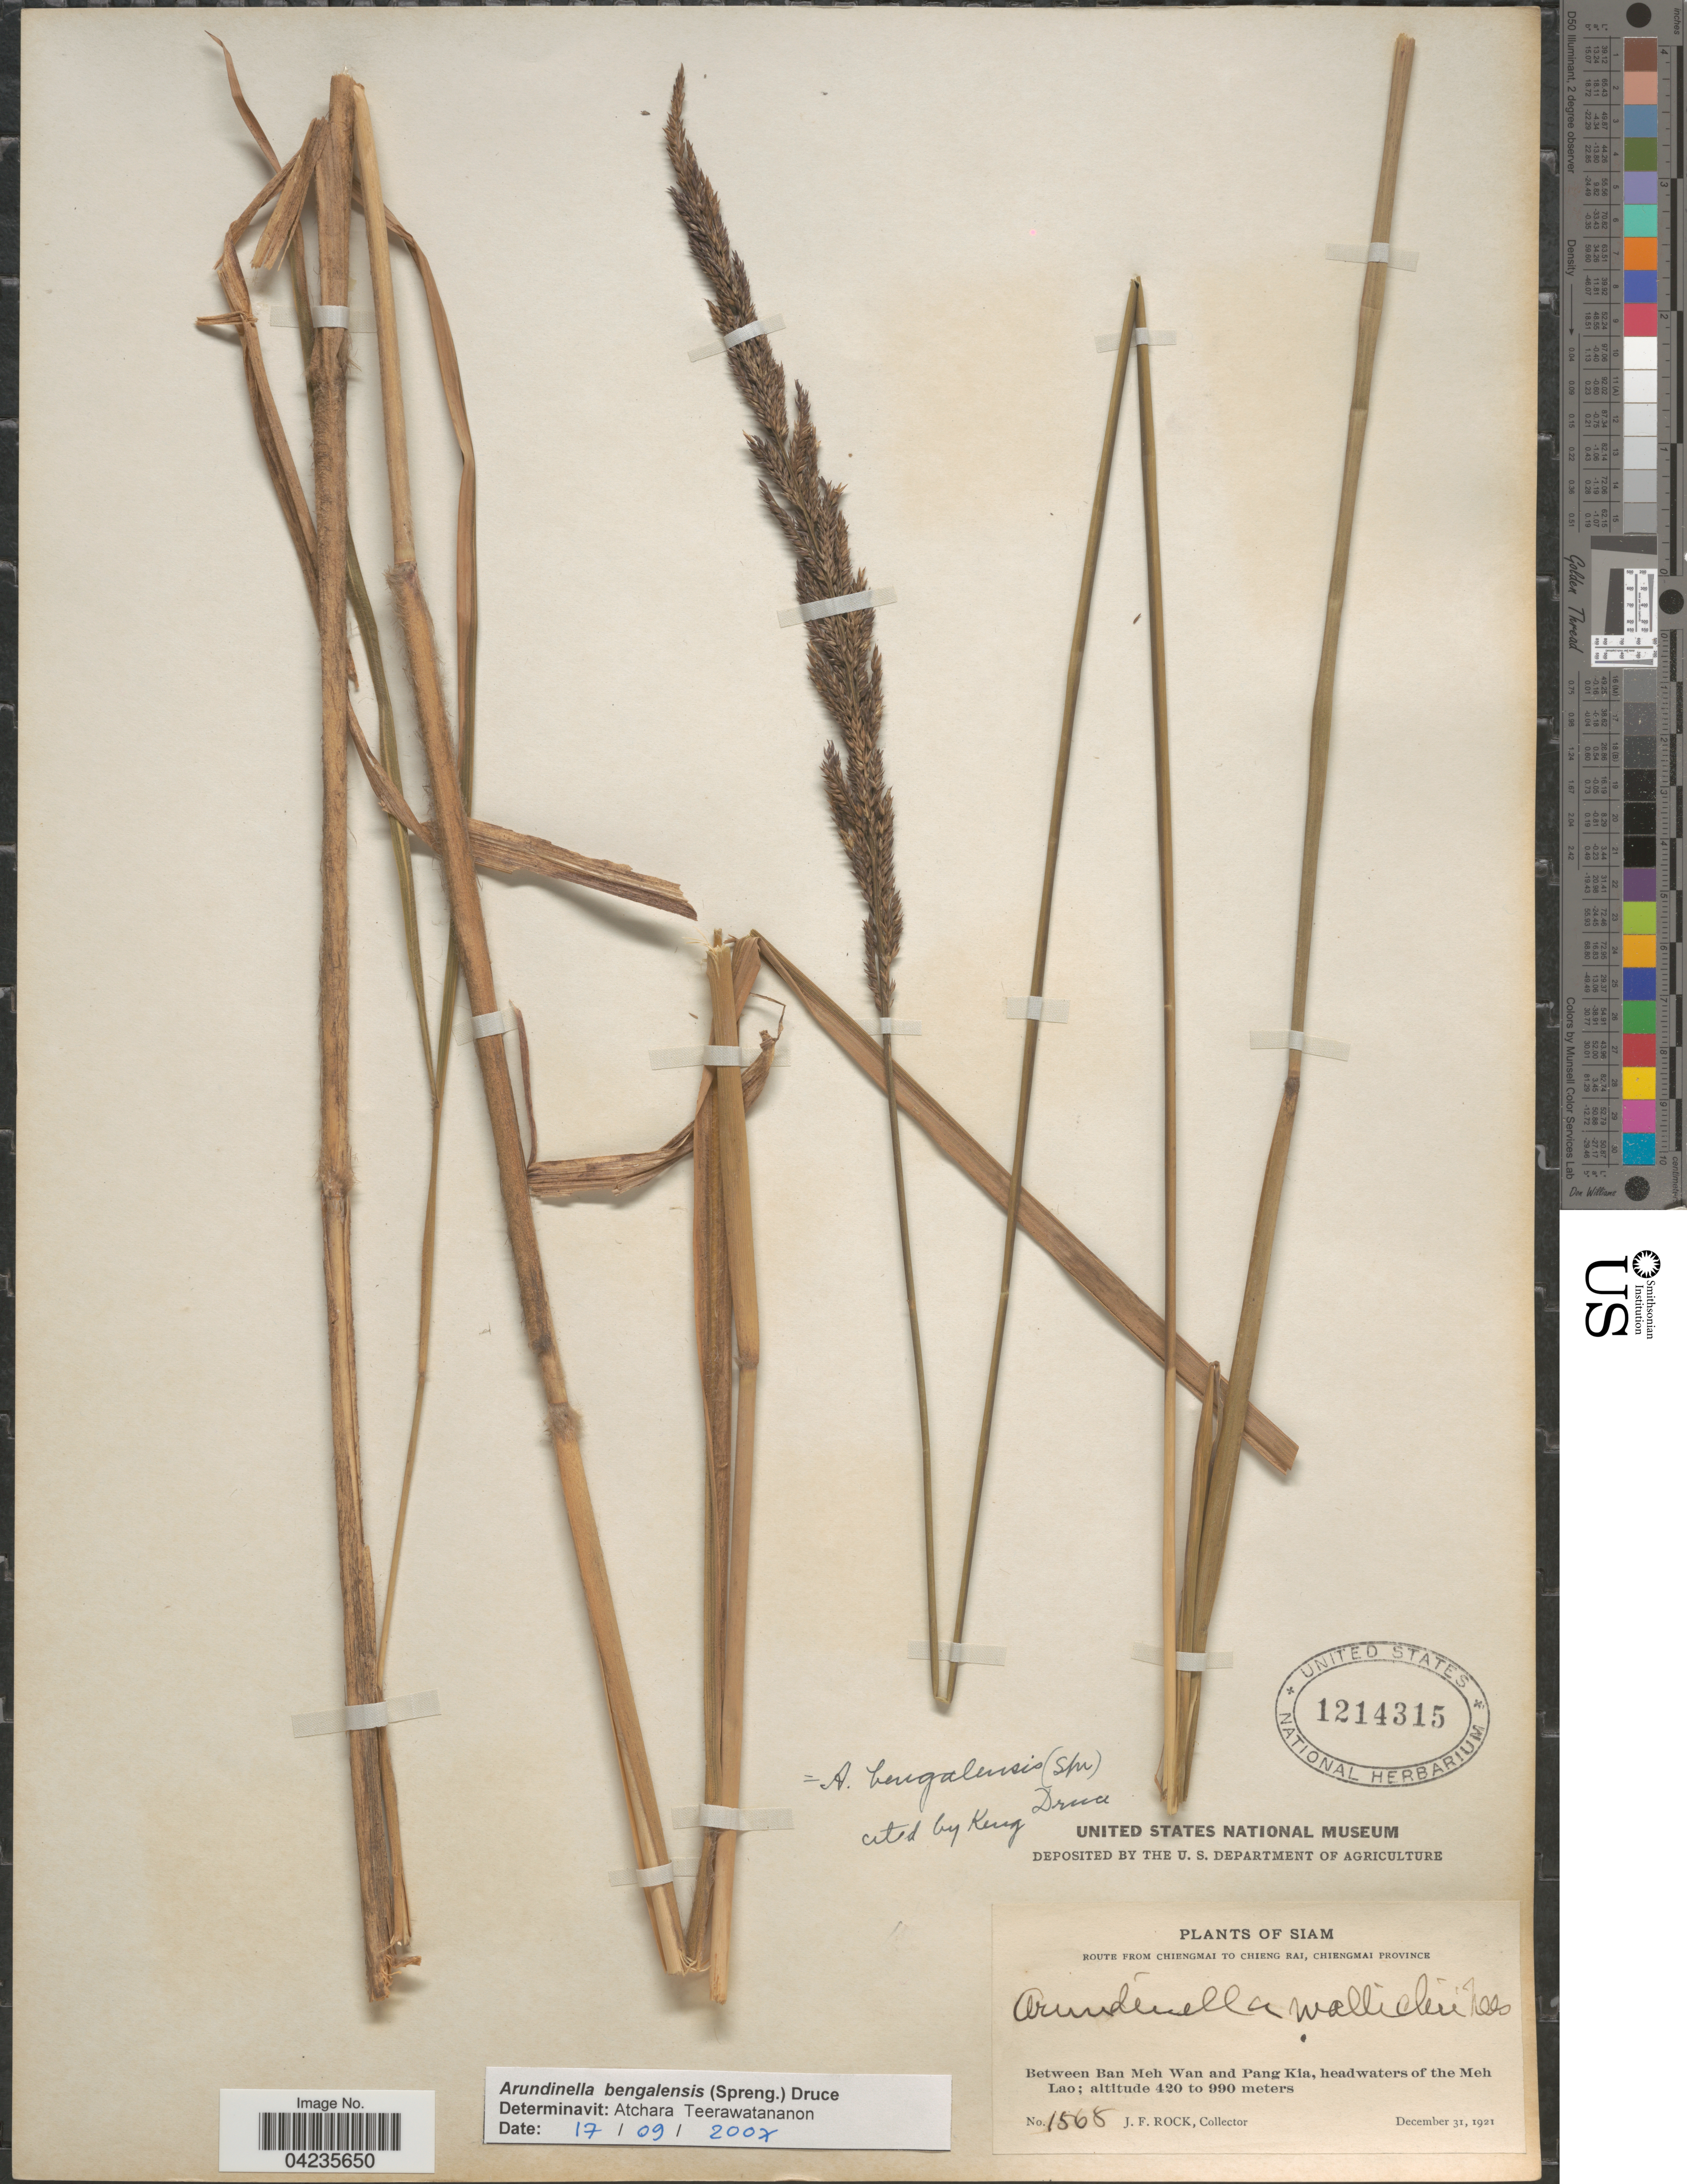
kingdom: Plantae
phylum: Tracheophyta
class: Liliopsida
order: Poales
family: Poaceae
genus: Arundinella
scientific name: Arundinella bengalensis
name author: (Spreng.) Druce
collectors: J. Rock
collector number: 1568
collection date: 1921-12-31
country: Thailand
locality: Siam. Route from Chiengmai to Chieng Rai, Chiengmai Province. Between Ban Meh Wan and Pang Kia, headwaters of the Meh Lao.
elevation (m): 420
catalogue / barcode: US 1214315